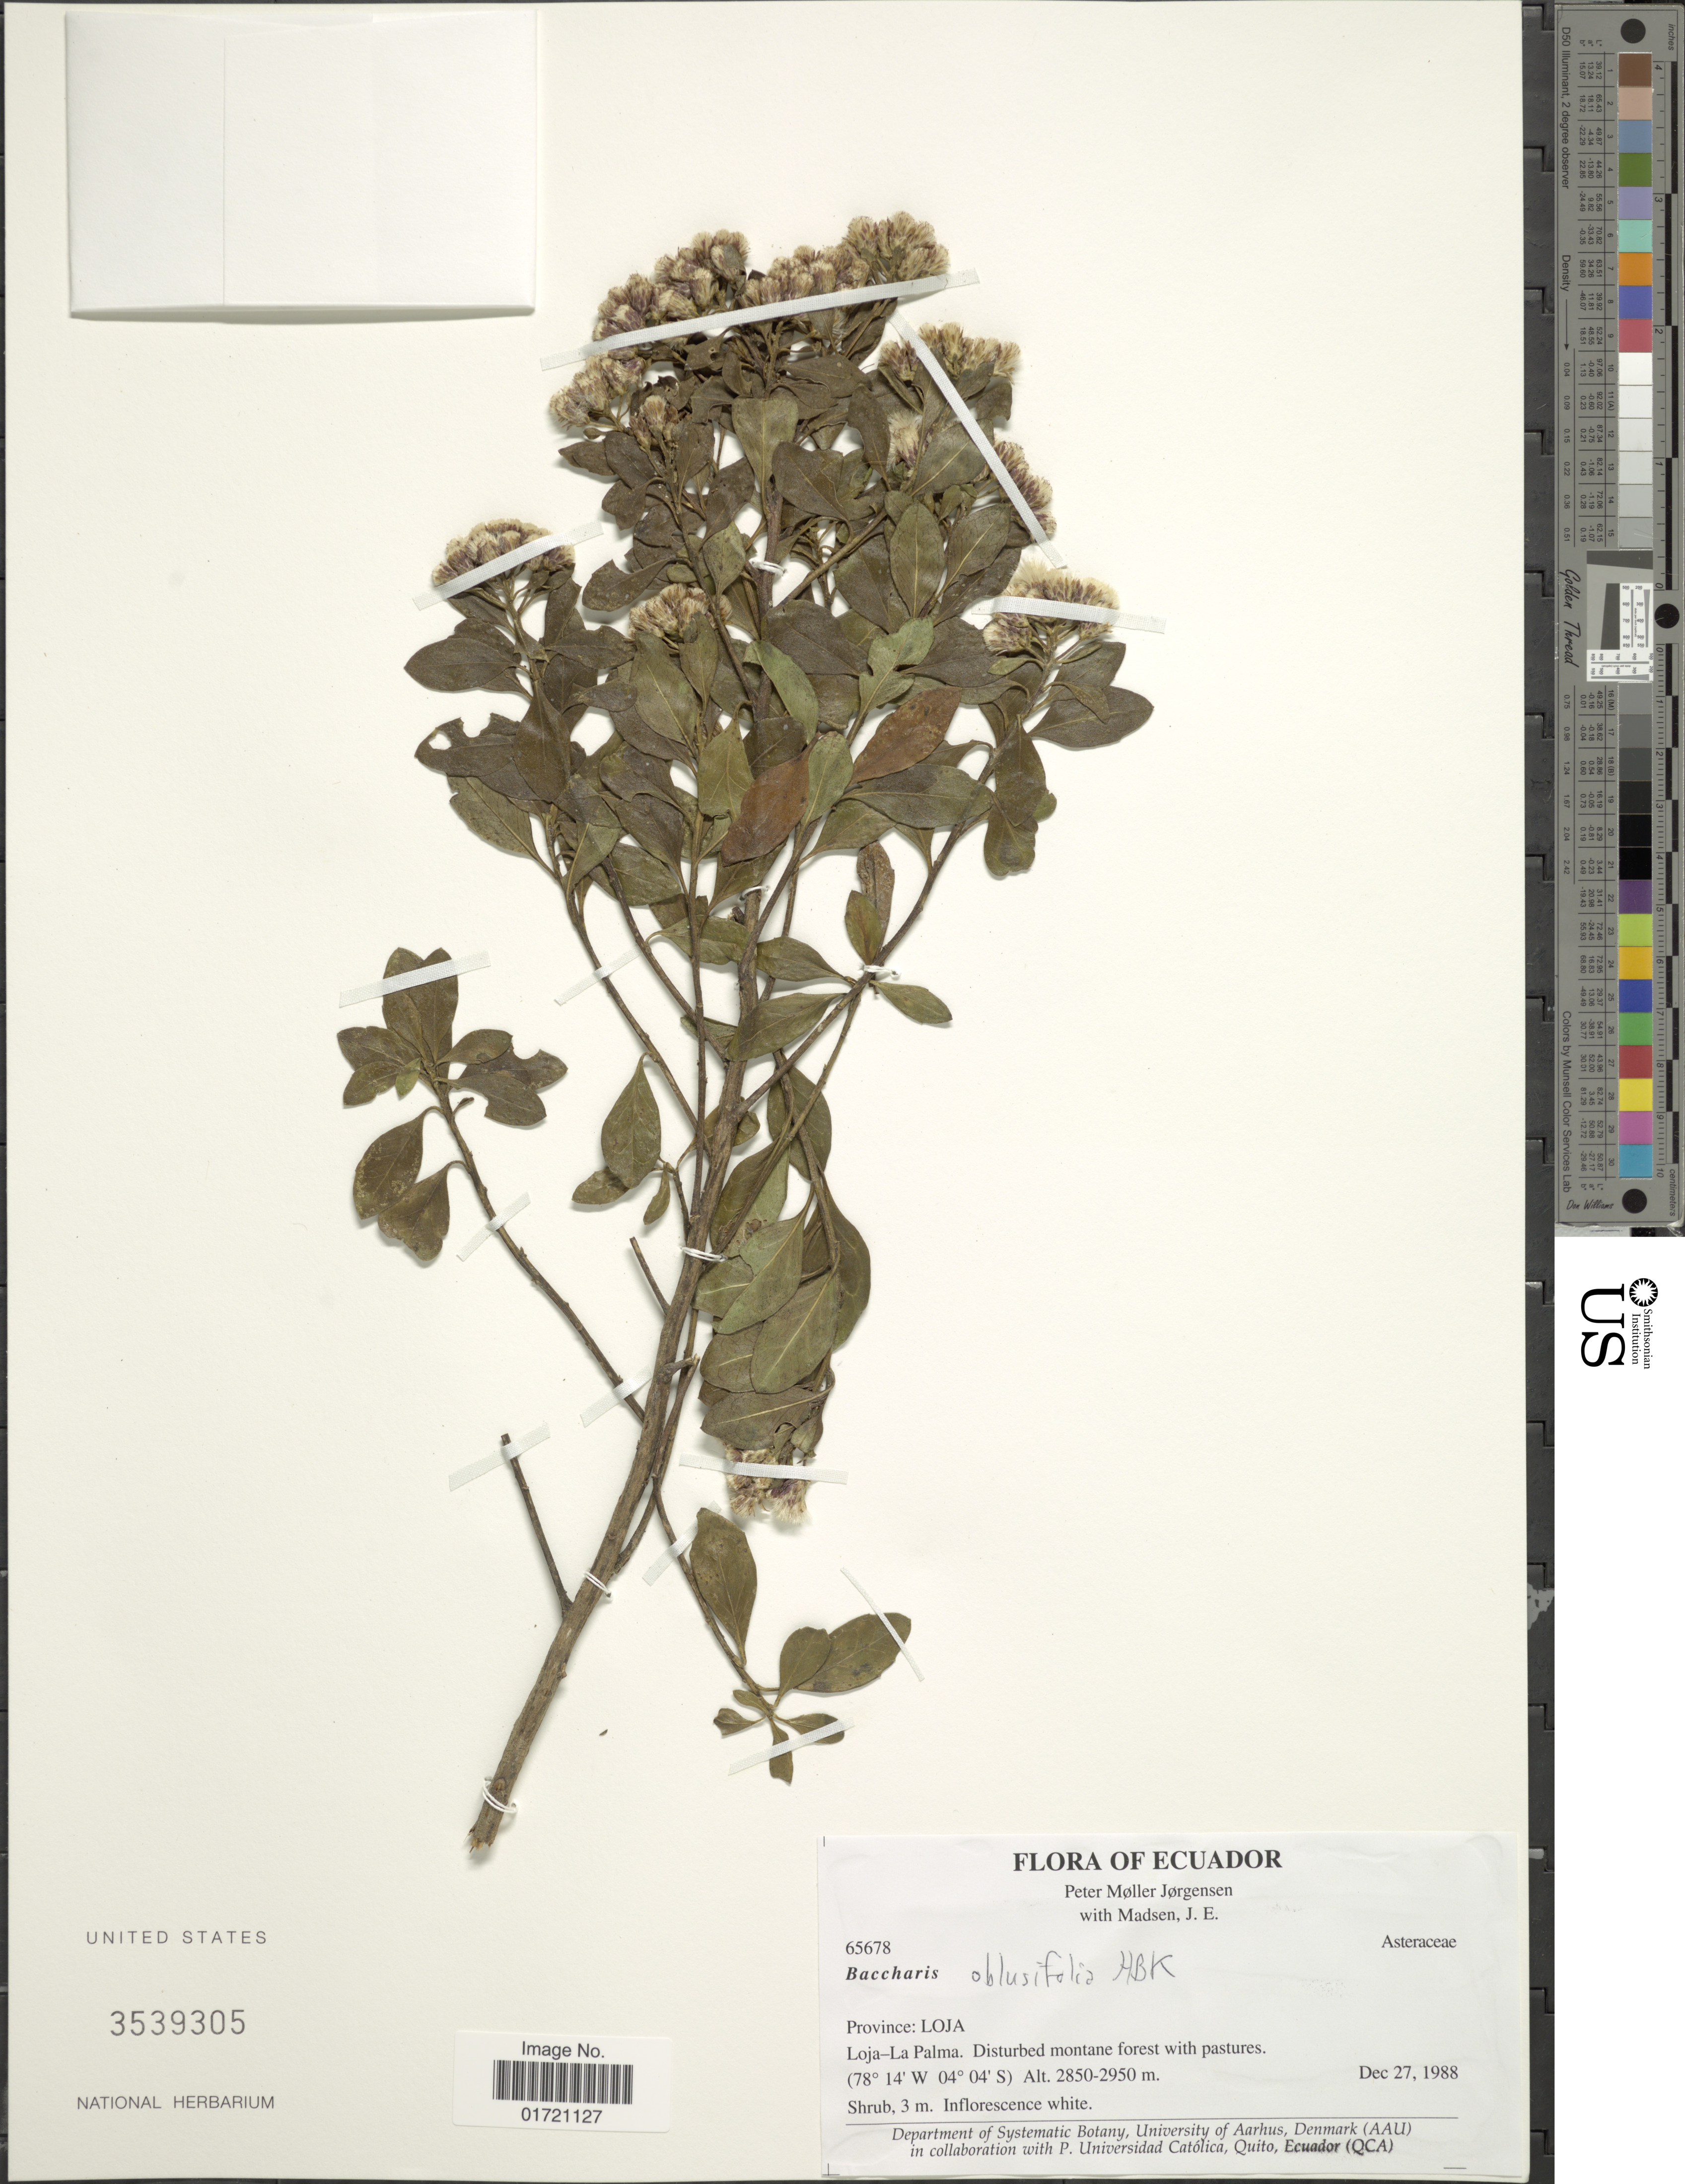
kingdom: Plantae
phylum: Tracheophyta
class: Magnoliopsida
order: Asterales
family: Asteraceae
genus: Baccharis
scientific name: Baccharis obtusifolia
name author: Kunth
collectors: P. M. Jørgensen & J. E. Madsen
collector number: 65678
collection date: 1988-12-27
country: Ecuador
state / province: Loja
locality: Province: Loja. Loja-La Palma.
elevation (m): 2850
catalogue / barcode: US 3539305